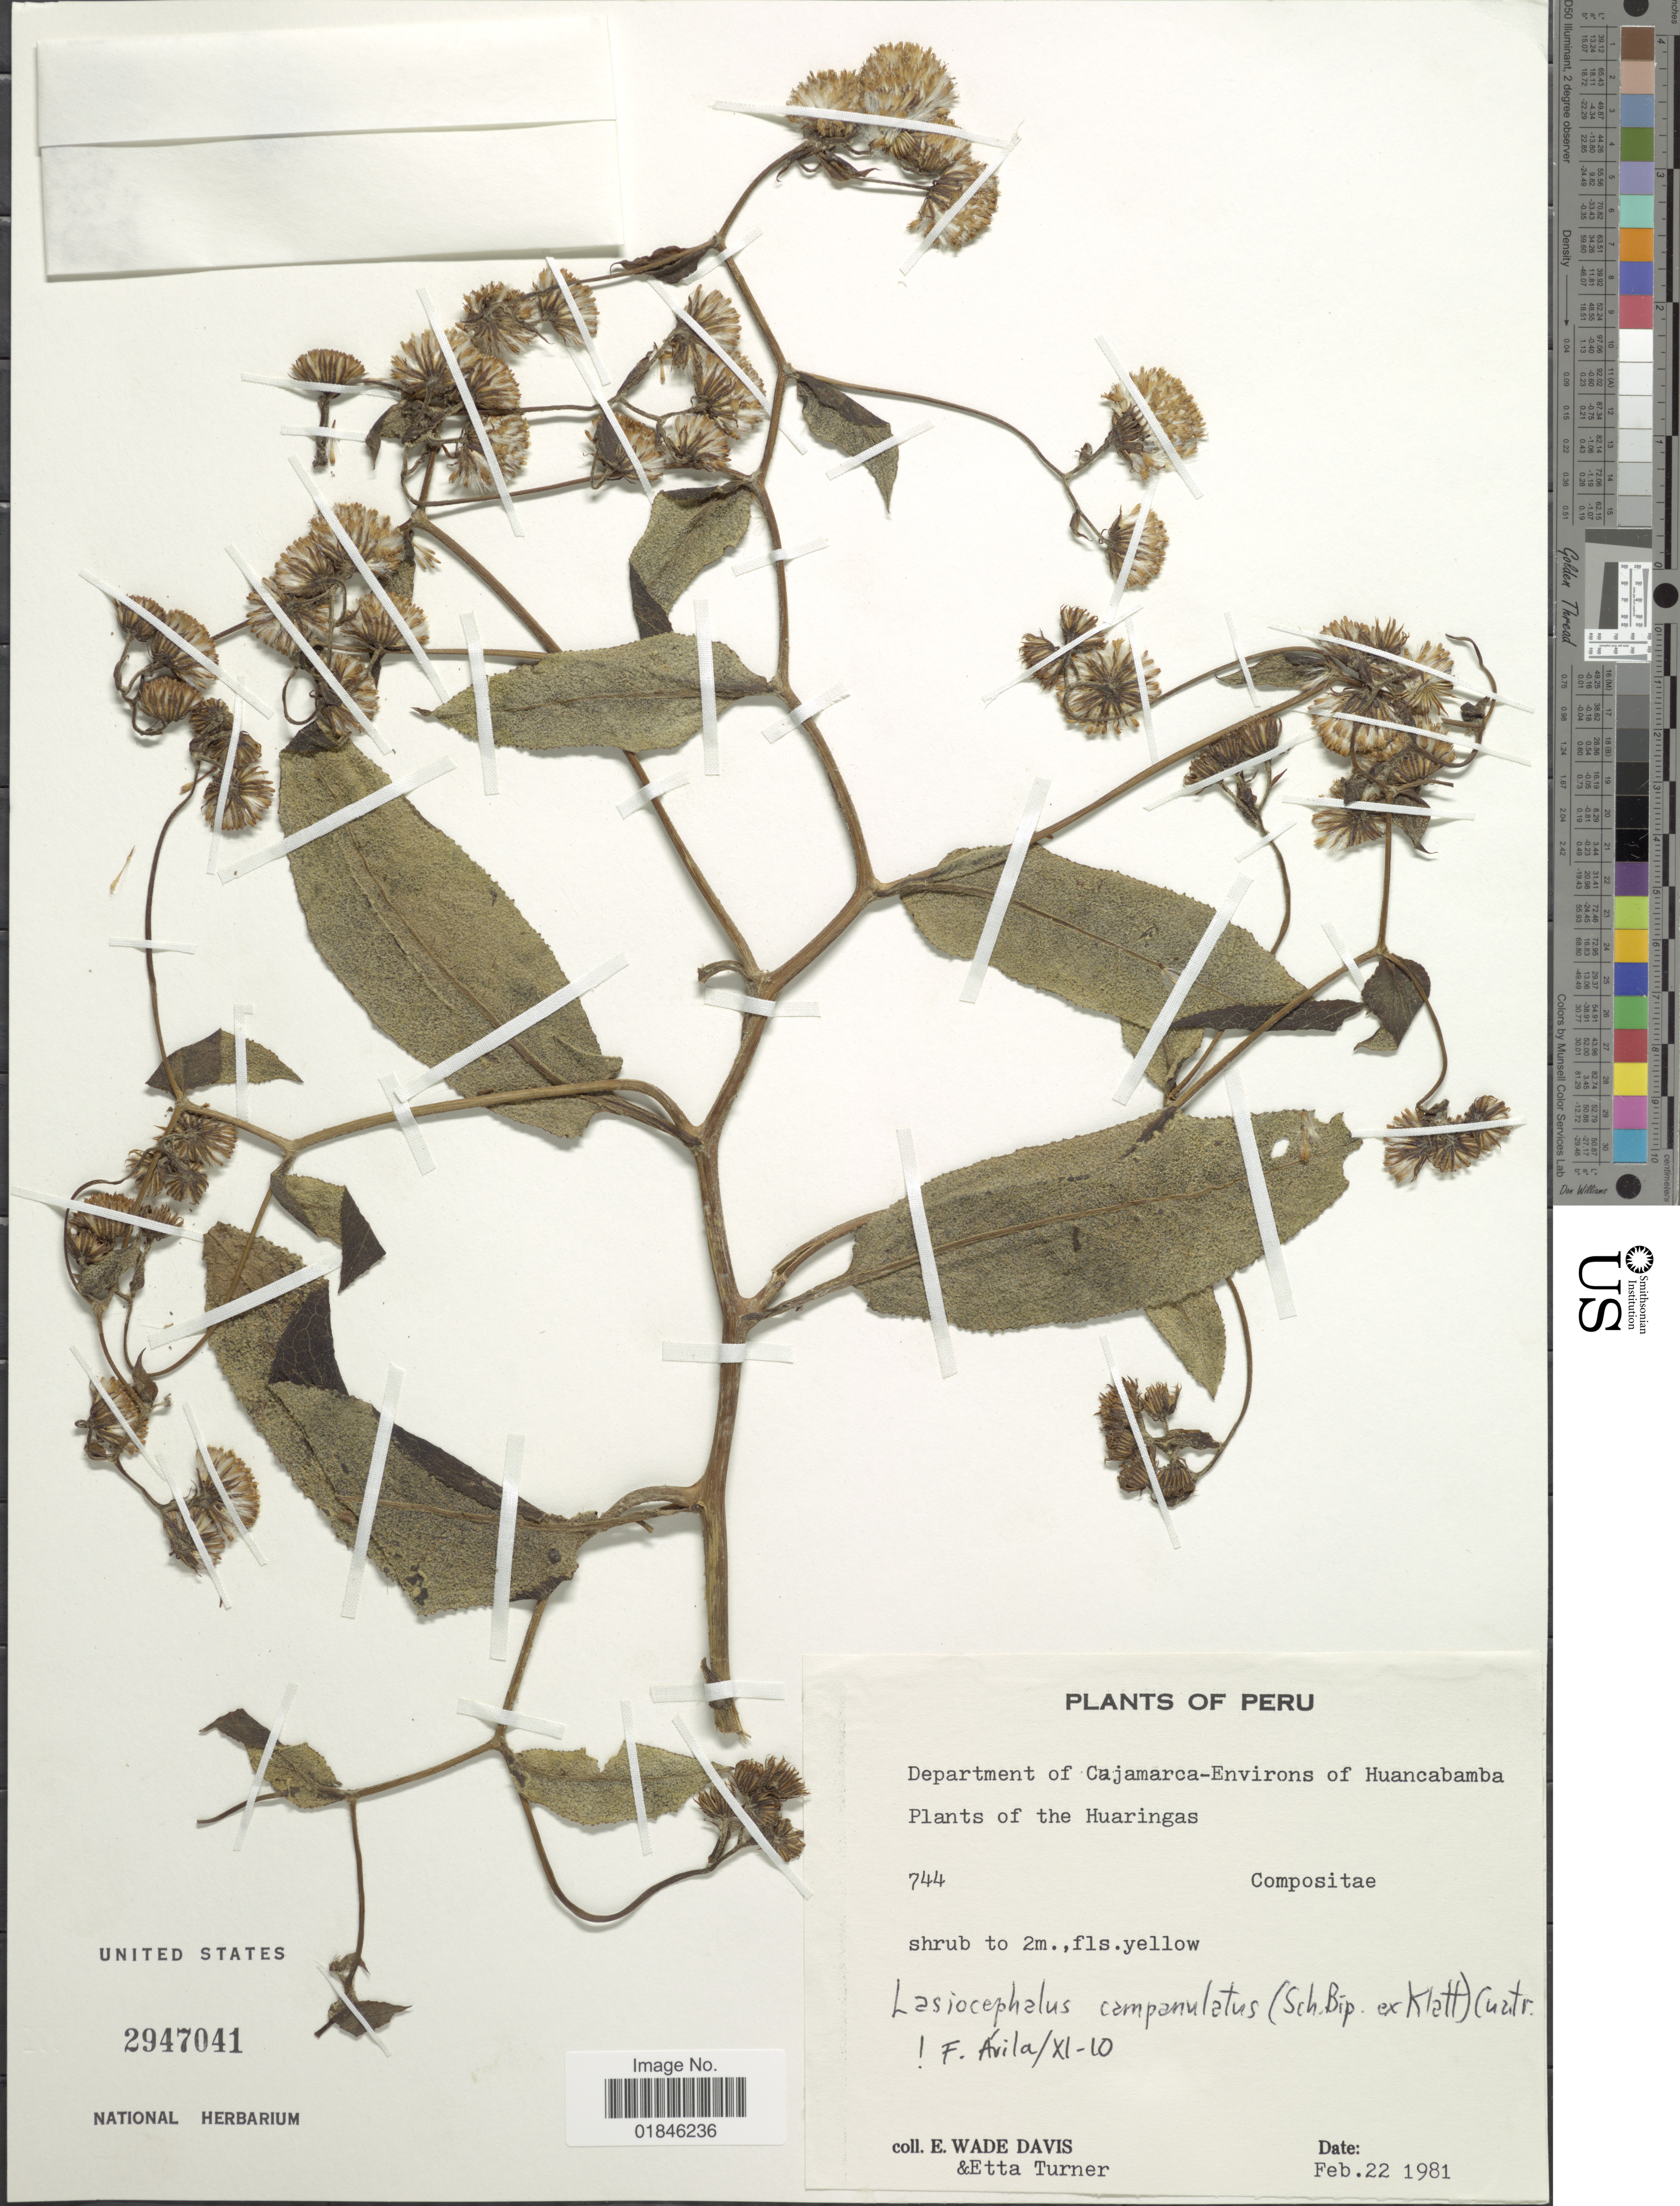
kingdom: Plantae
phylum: Tracheophyta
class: Magnoliopsida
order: Asterales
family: Asteraceae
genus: Senecio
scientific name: Senecio betonicifolius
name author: DC.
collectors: E. Wade-Davis & E. Turner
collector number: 744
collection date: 1981-02-22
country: Peru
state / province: Cajamarca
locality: Department of Cajamarca-Environs of Huancabamba. Huaringas.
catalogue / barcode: US 2947041